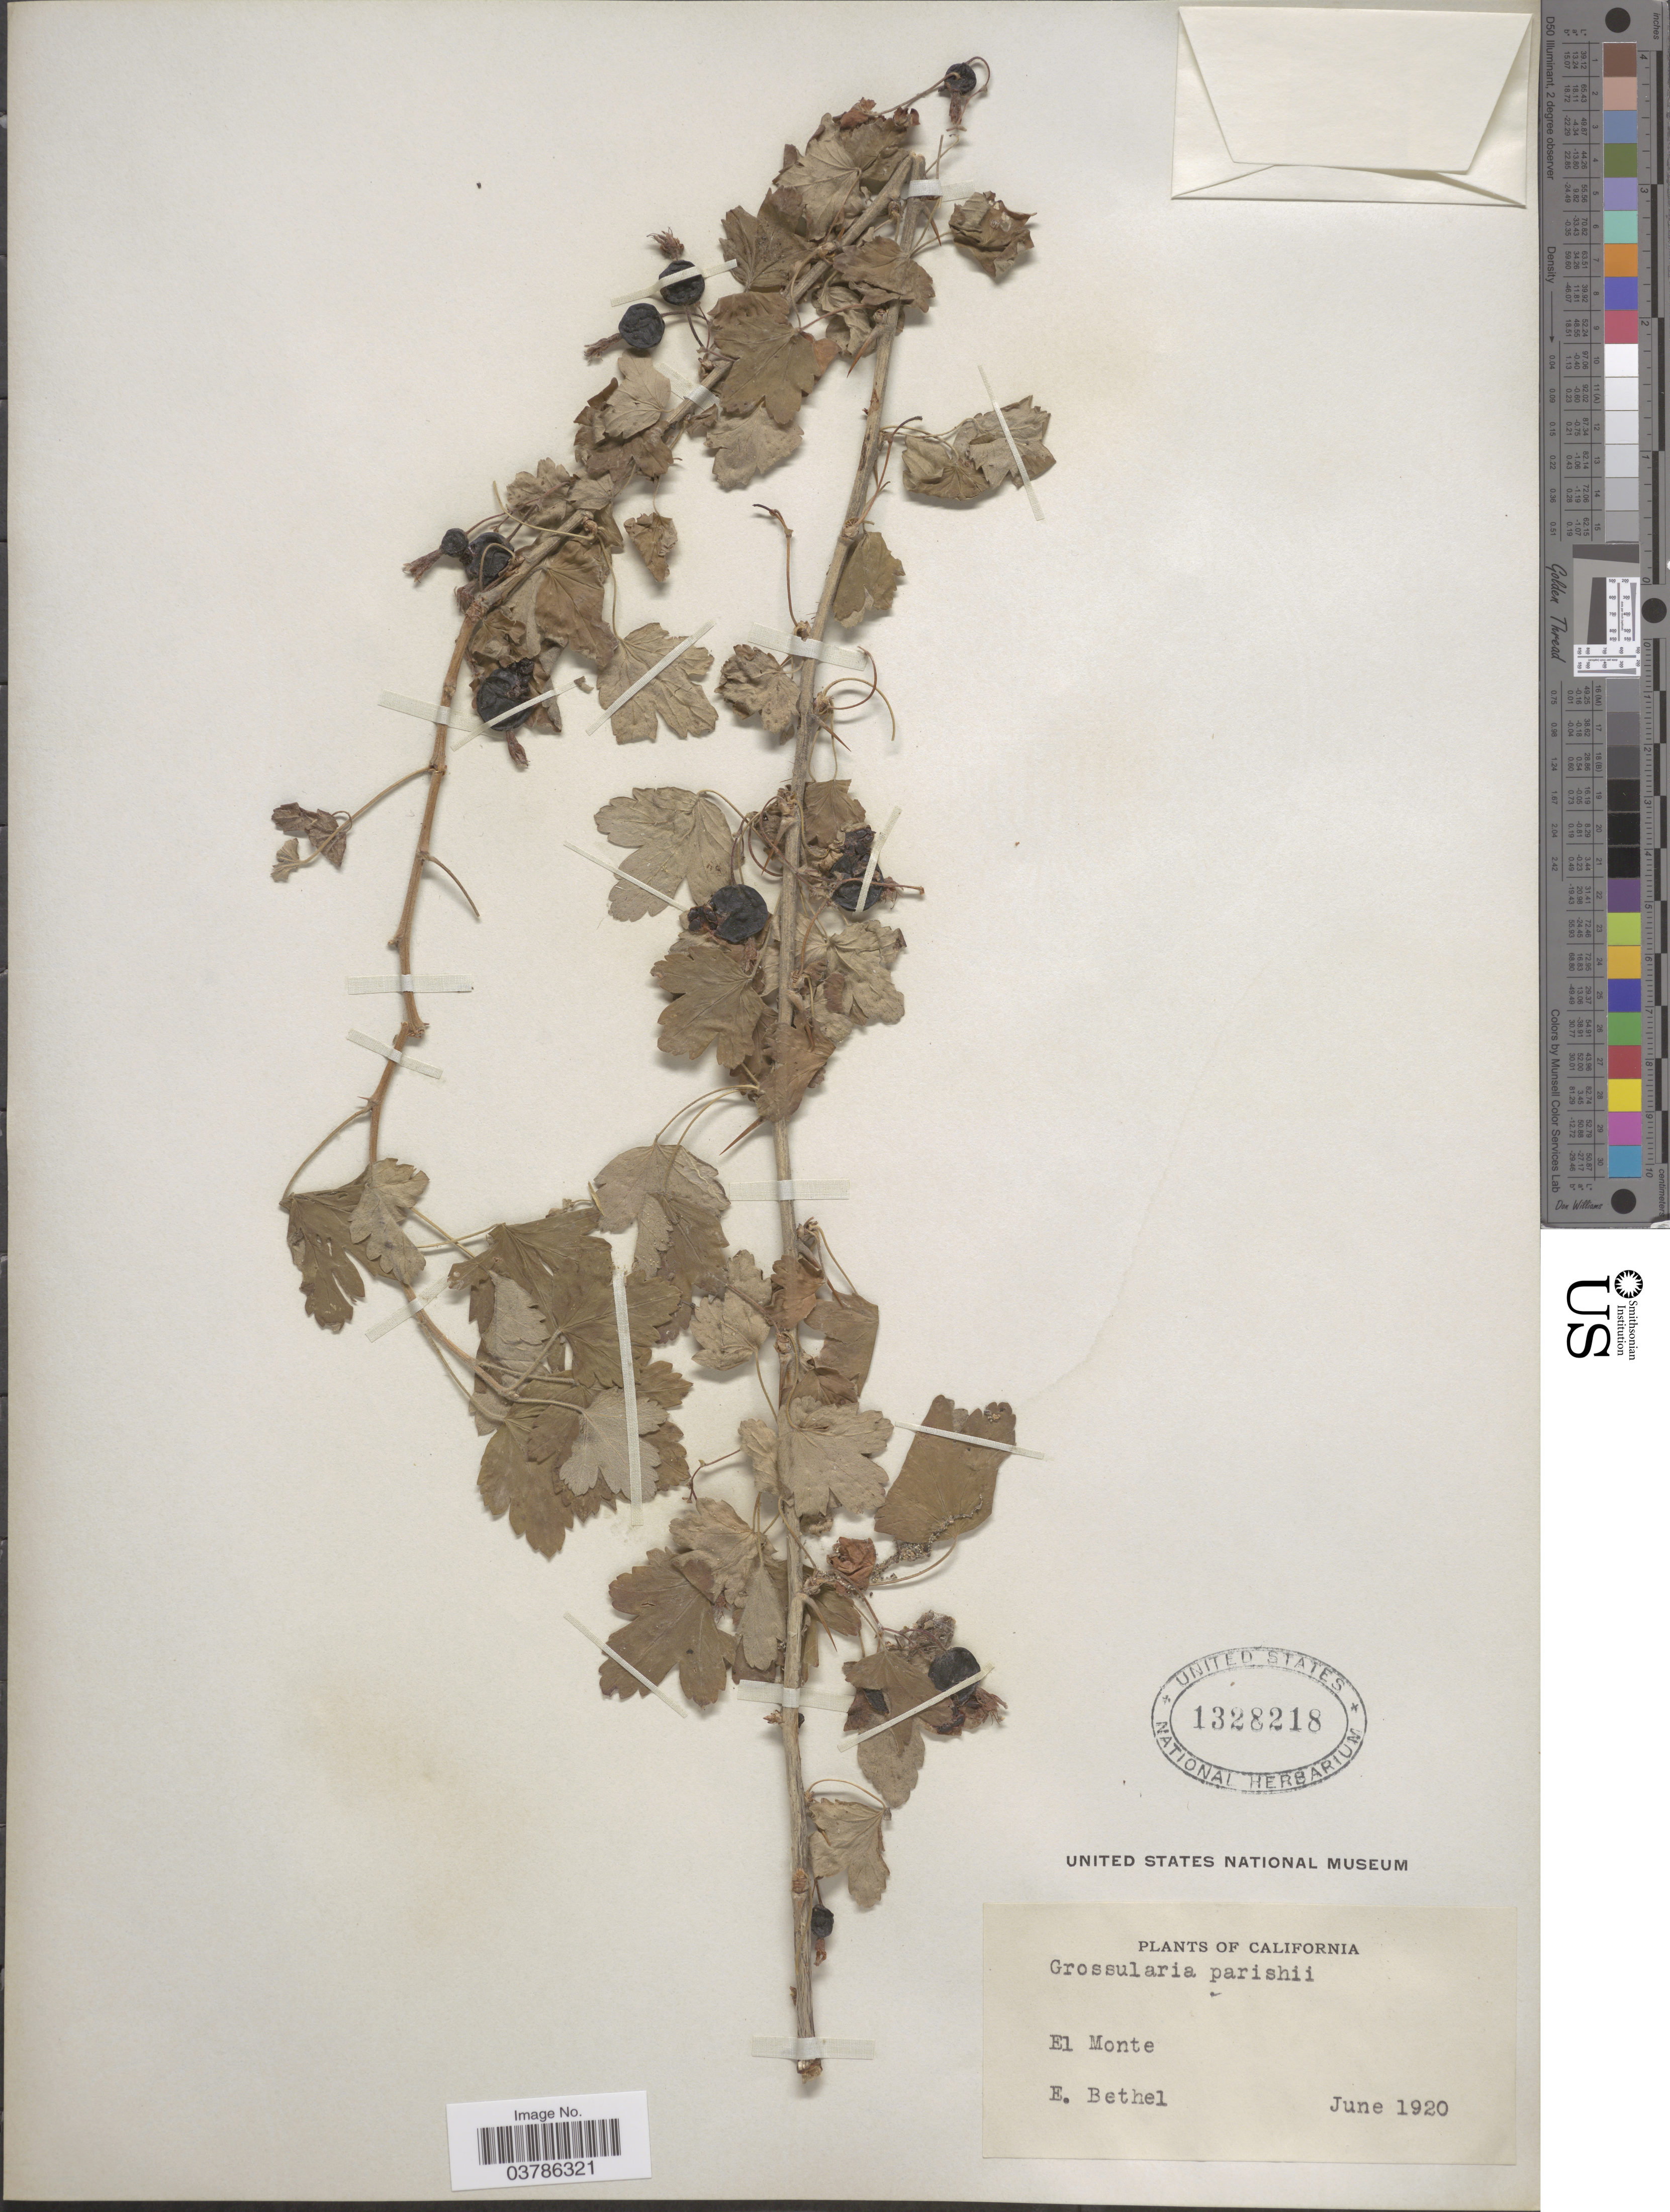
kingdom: Plantae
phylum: Tracheophyta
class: Magnoliopsida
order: Saxifragales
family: Grossulariaceae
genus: Ribes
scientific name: Ribes divaricatum var. parishii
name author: (A. Heller) Jeps.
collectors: E. Bethel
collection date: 1920-06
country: United States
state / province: California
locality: El Monte.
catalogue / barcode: US 1328218